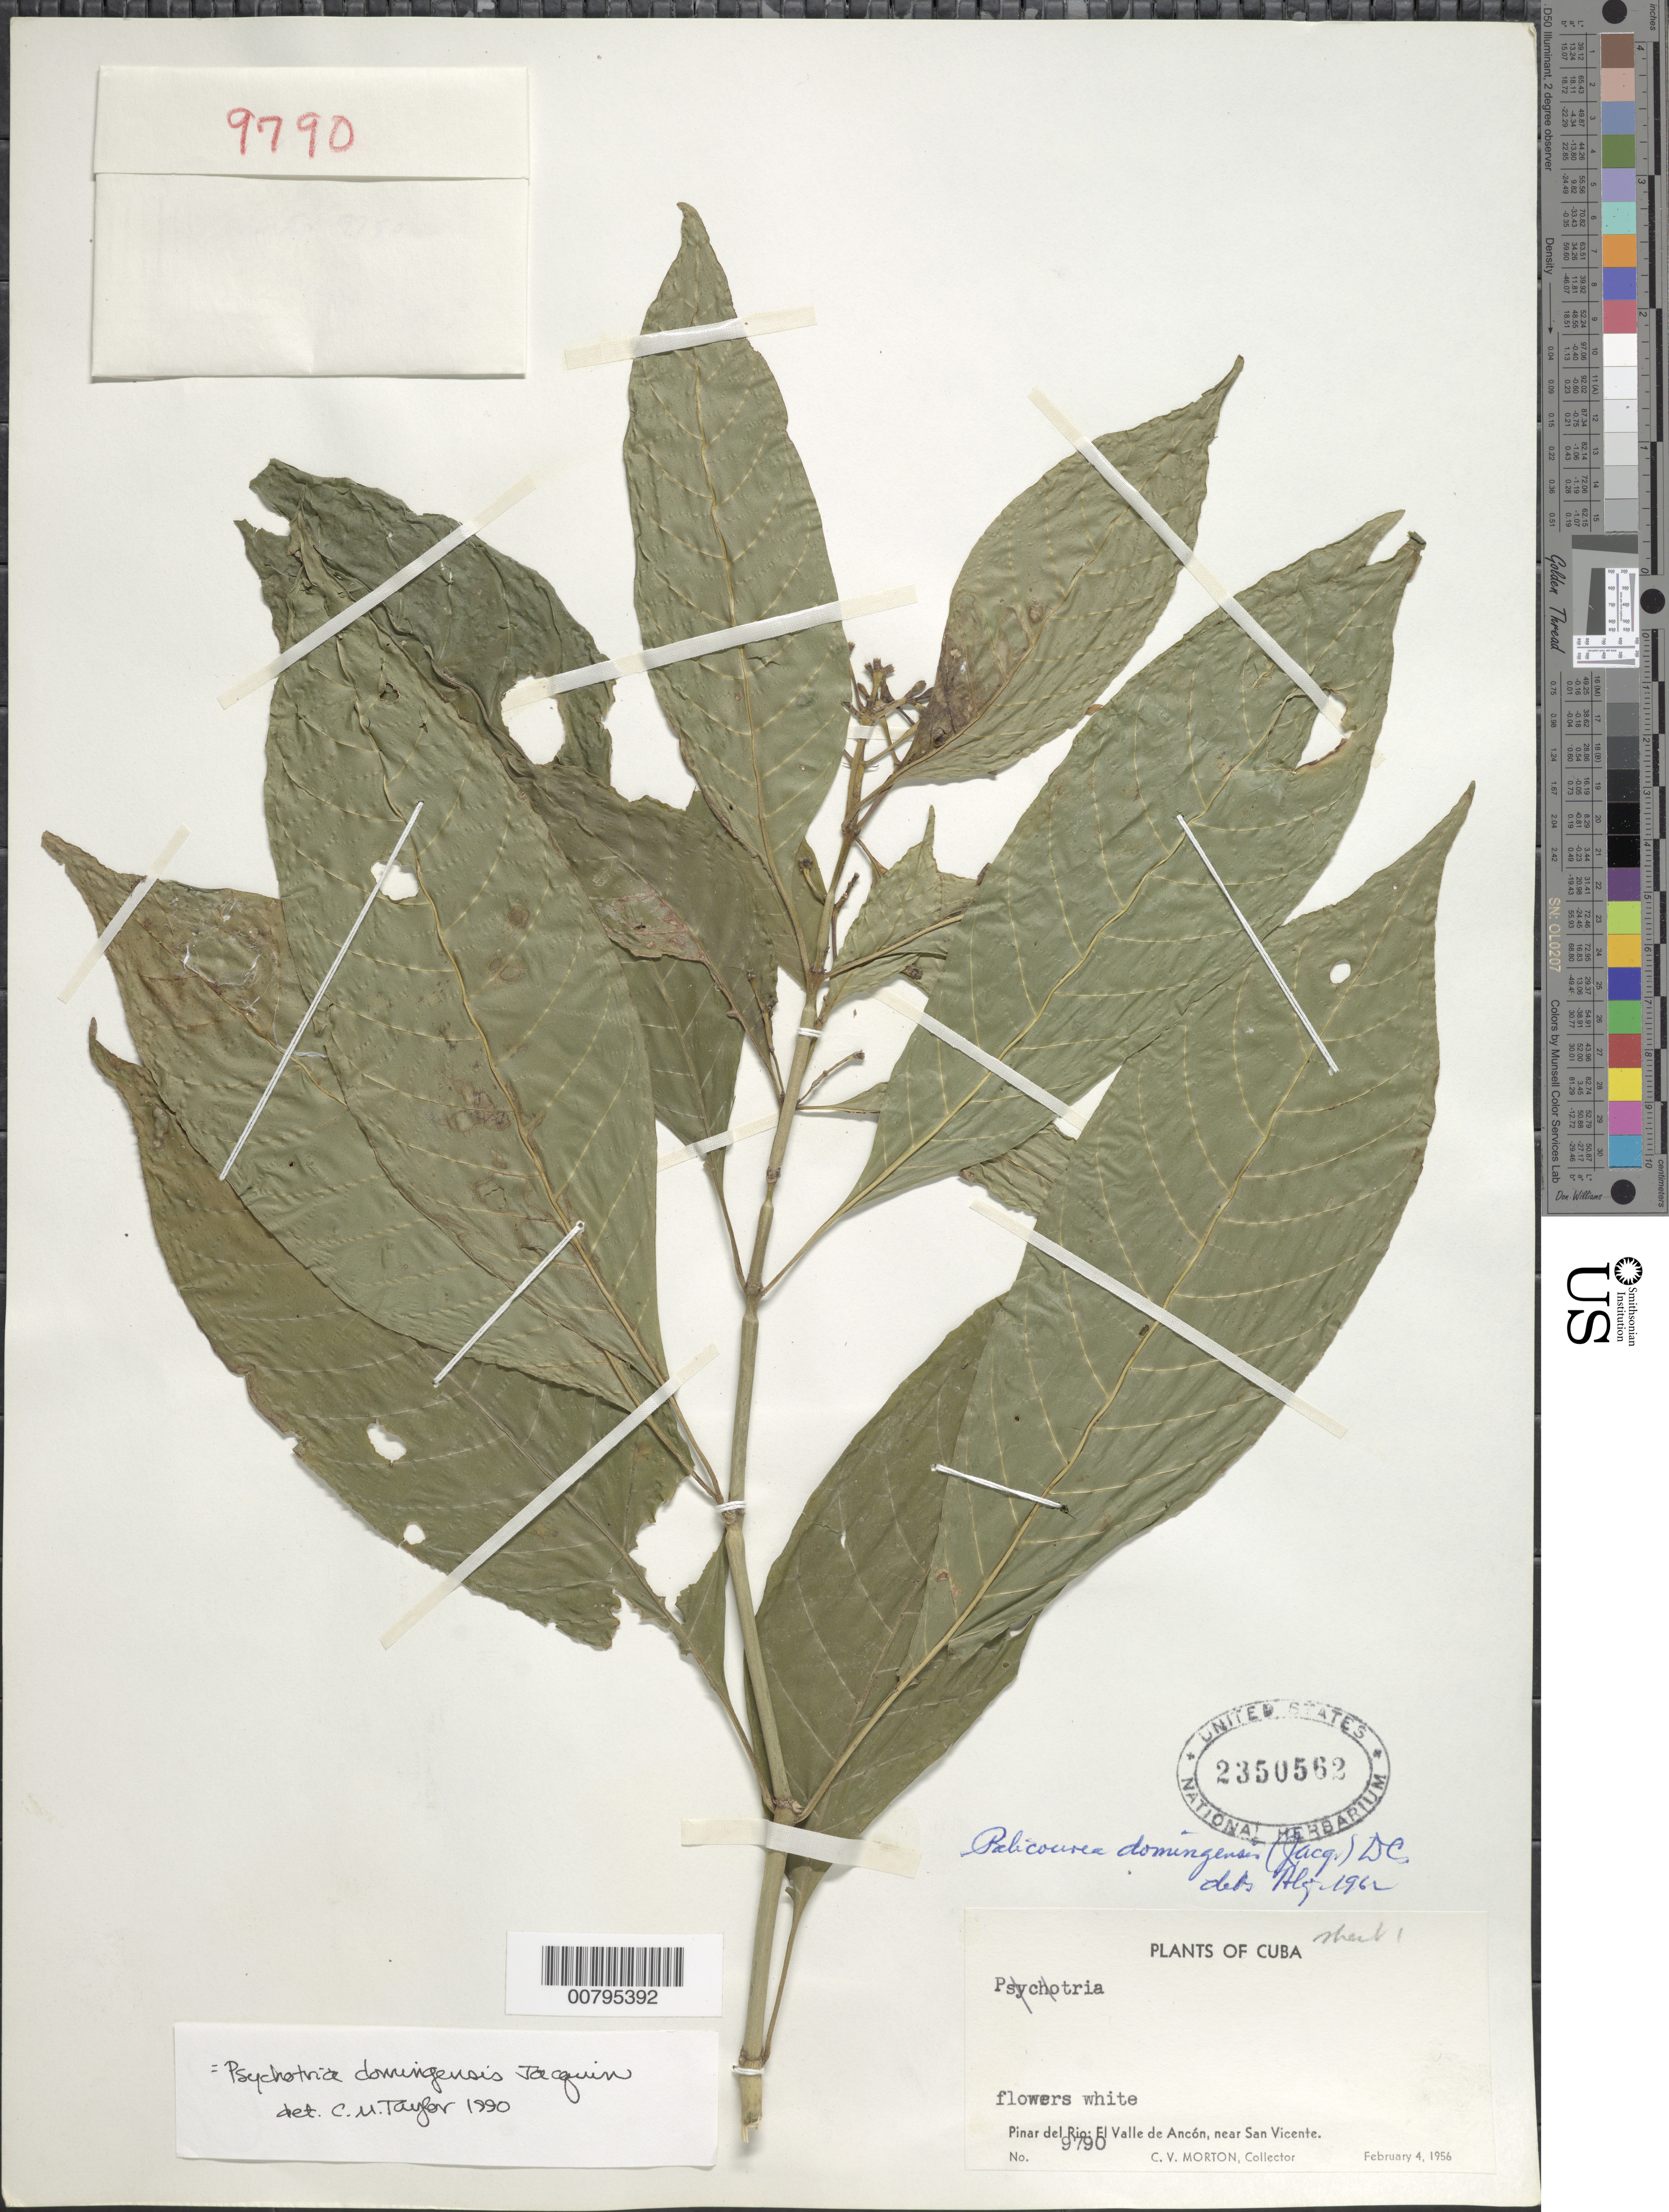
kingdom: Plantae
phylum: Tracheophyta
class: Magnoliopsida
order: Gentianales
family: Rubiaceae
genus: Psychotria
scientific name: Psychotria domingensis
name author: Jacq.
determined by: Taylor, Charlotte M.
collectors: C. V. Morton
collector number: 9790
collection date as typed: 04 Feb 1956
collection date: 1956-02-04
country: Cuba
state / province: Pinar del Río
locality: El Valle de Ancon, near San Vicente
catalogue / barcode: US 235056